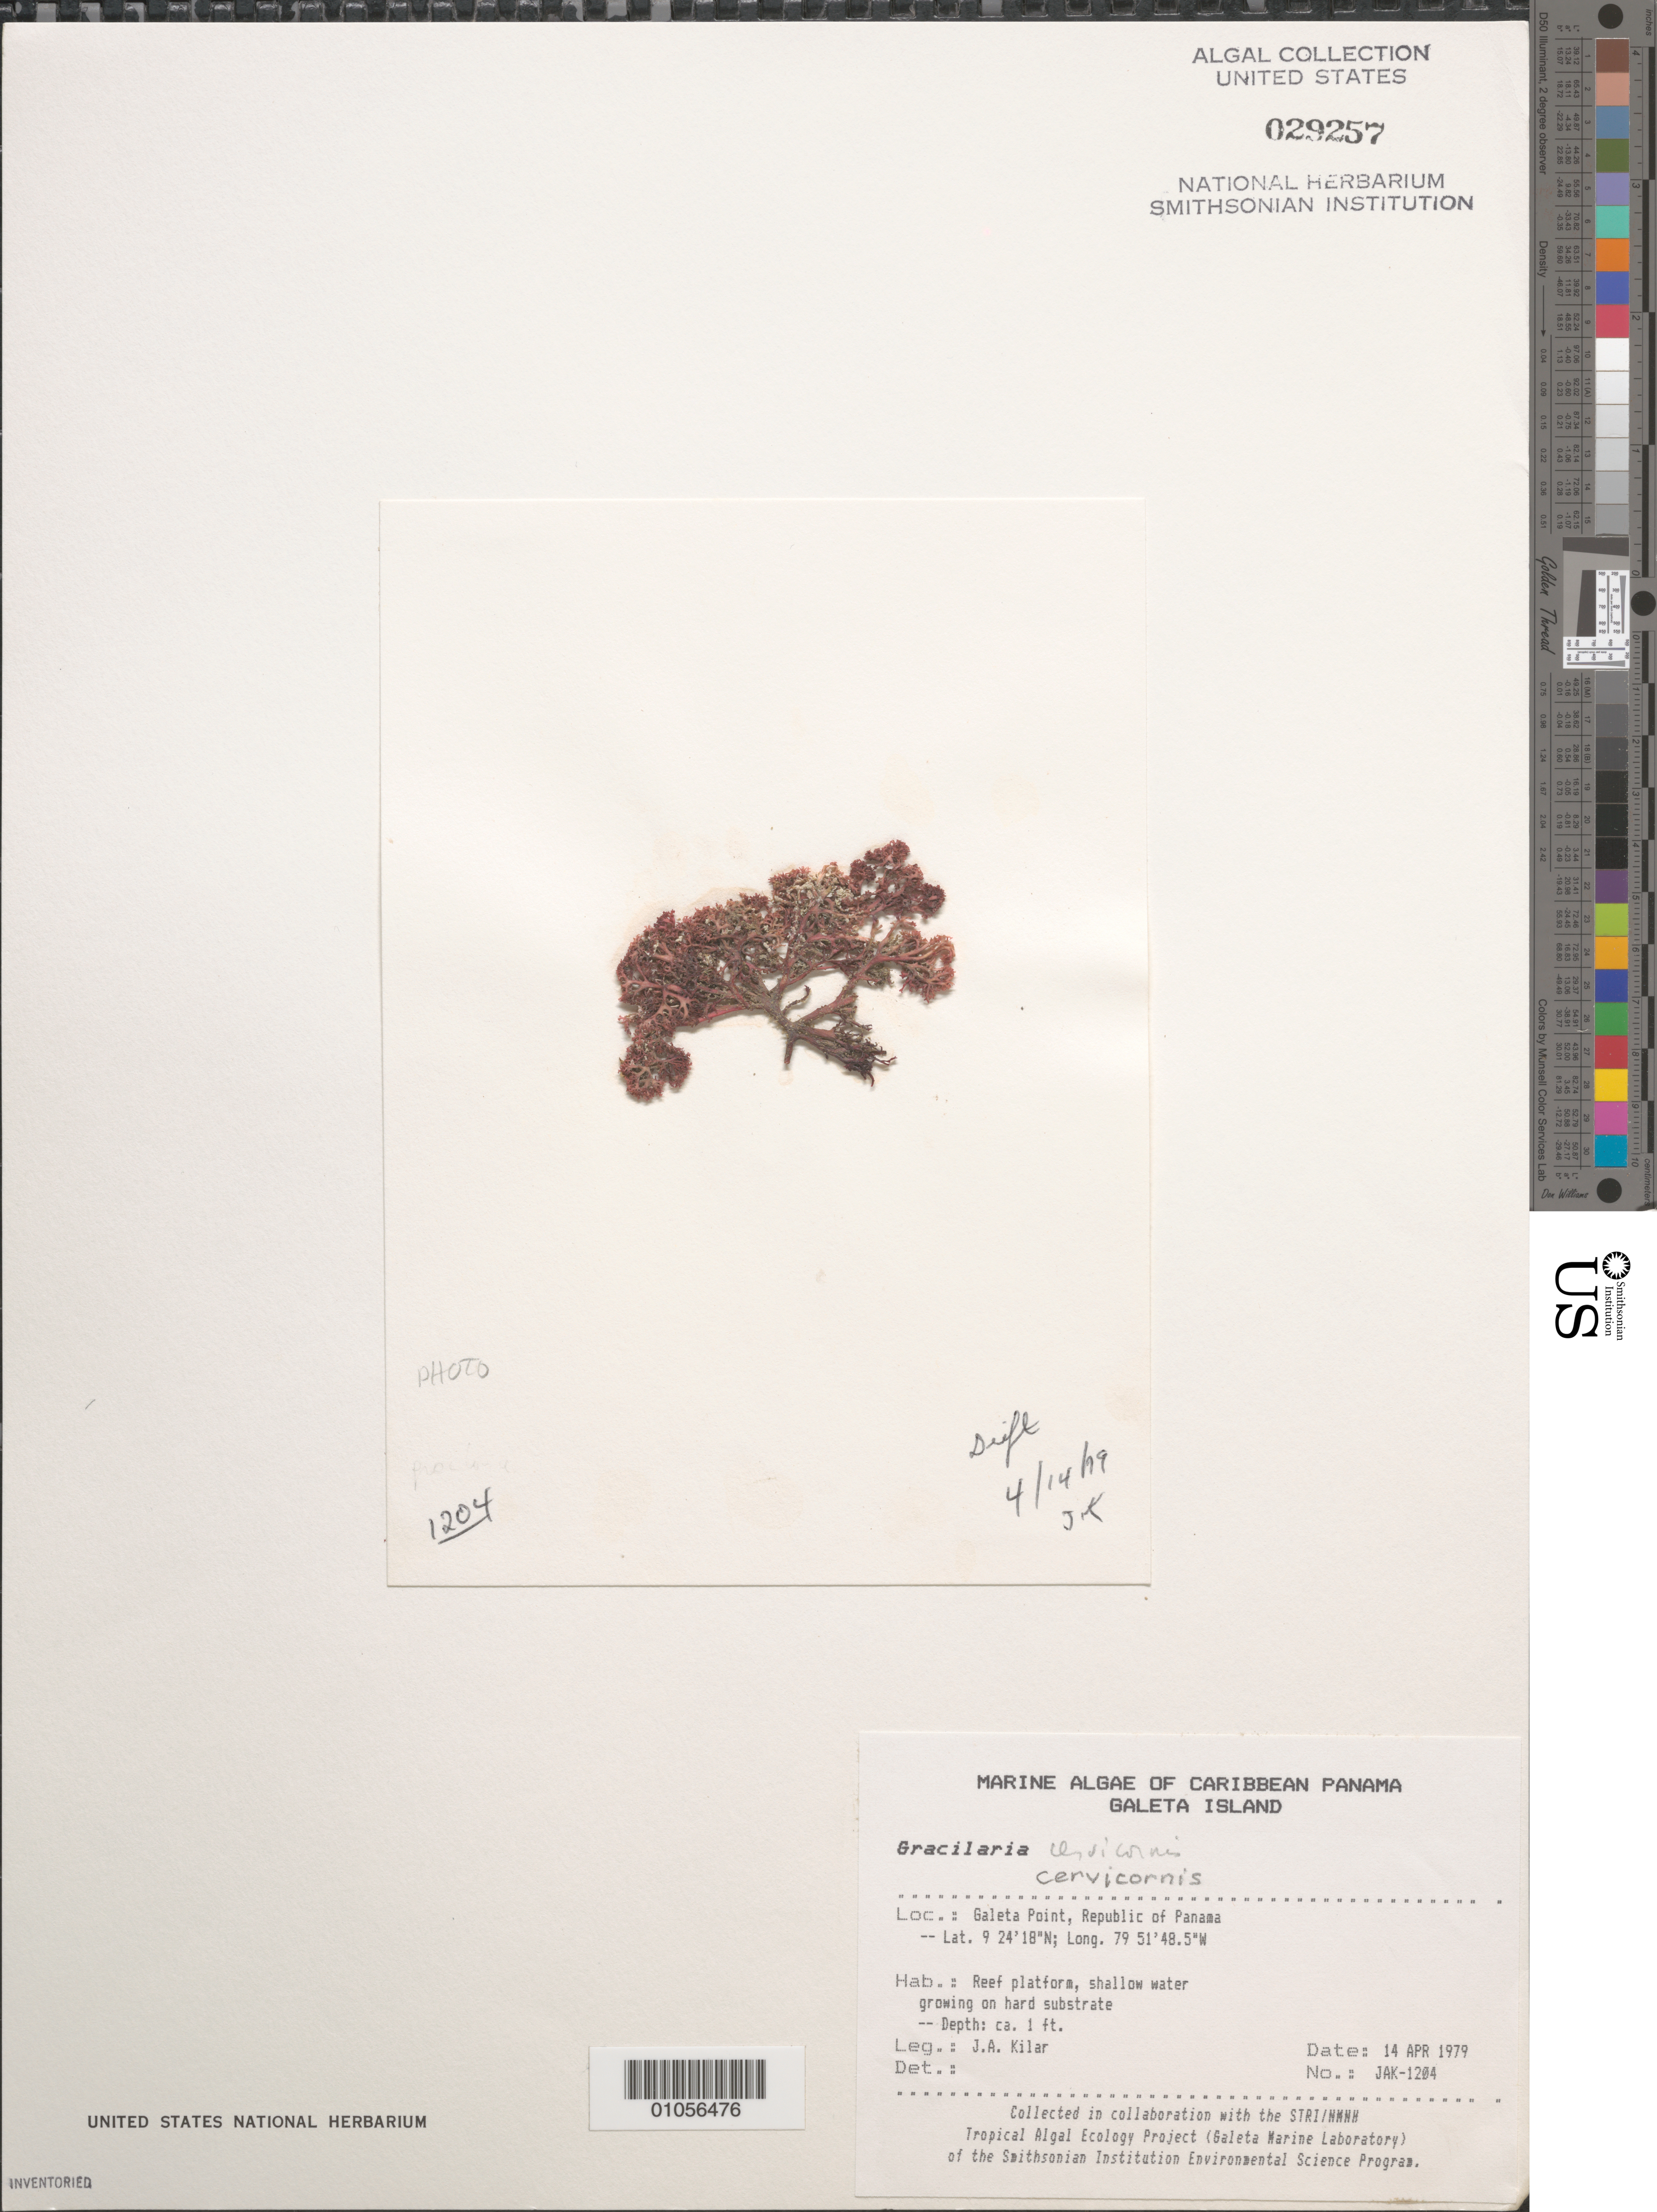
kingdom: Plantae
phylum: Rhodophyta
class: Florideophyceae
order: Gracilariales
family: Gracilariaceae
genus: Gracilaria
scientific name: Gracilaria cervicornis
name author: (Turner) J. Agardh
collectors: J. A. Kilar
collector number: JAK-1204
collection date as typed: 14 Apr 1979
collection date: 1979-04-14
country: Panama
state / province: Colón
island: Galeta Island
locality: Galeta Point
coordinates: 9 24' 18" N, 79 51' 48.5" W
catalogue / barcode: US 29257